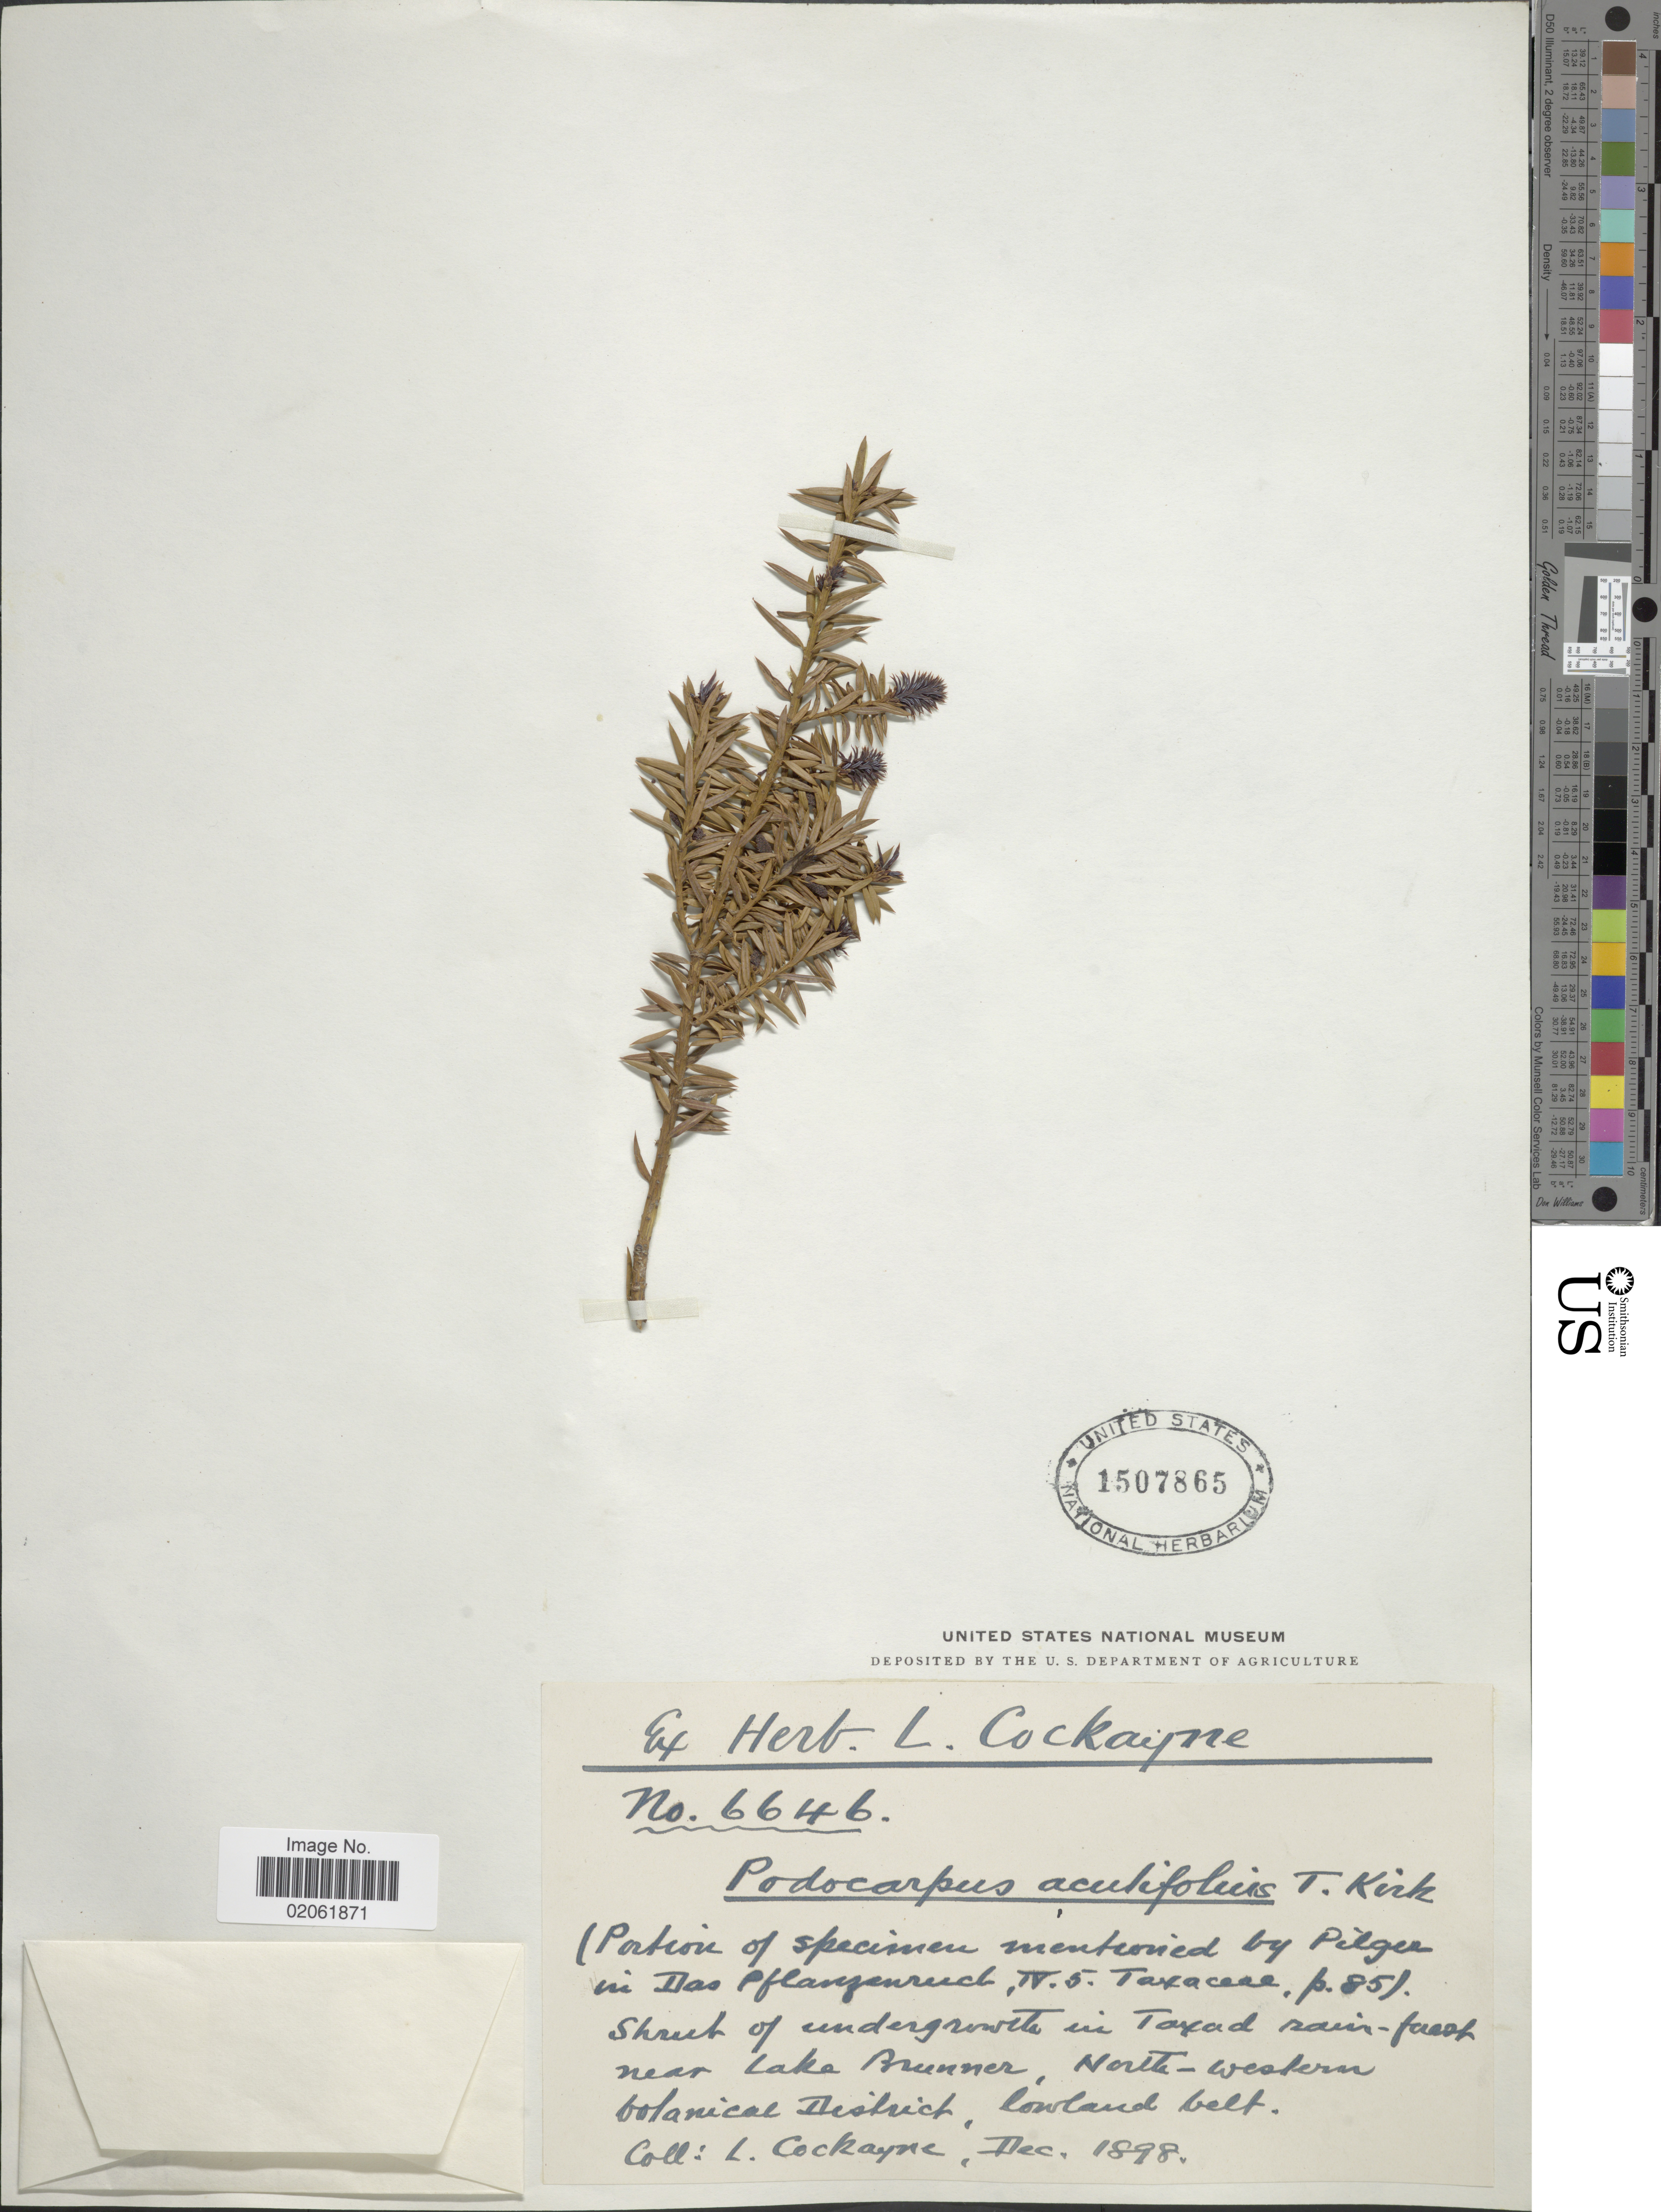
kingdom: Plantae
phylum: Tracheophyta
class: Pinopsida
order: Pinales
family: Podocarpaceae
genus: Podocarpus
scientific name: Podocarpus acutifolius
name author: Kirk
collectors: L. Cockayne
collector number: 6646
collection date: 1898-12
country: New Zealand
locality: Near Lake Brunner, North-western botanical District.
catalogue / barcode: US 1507865